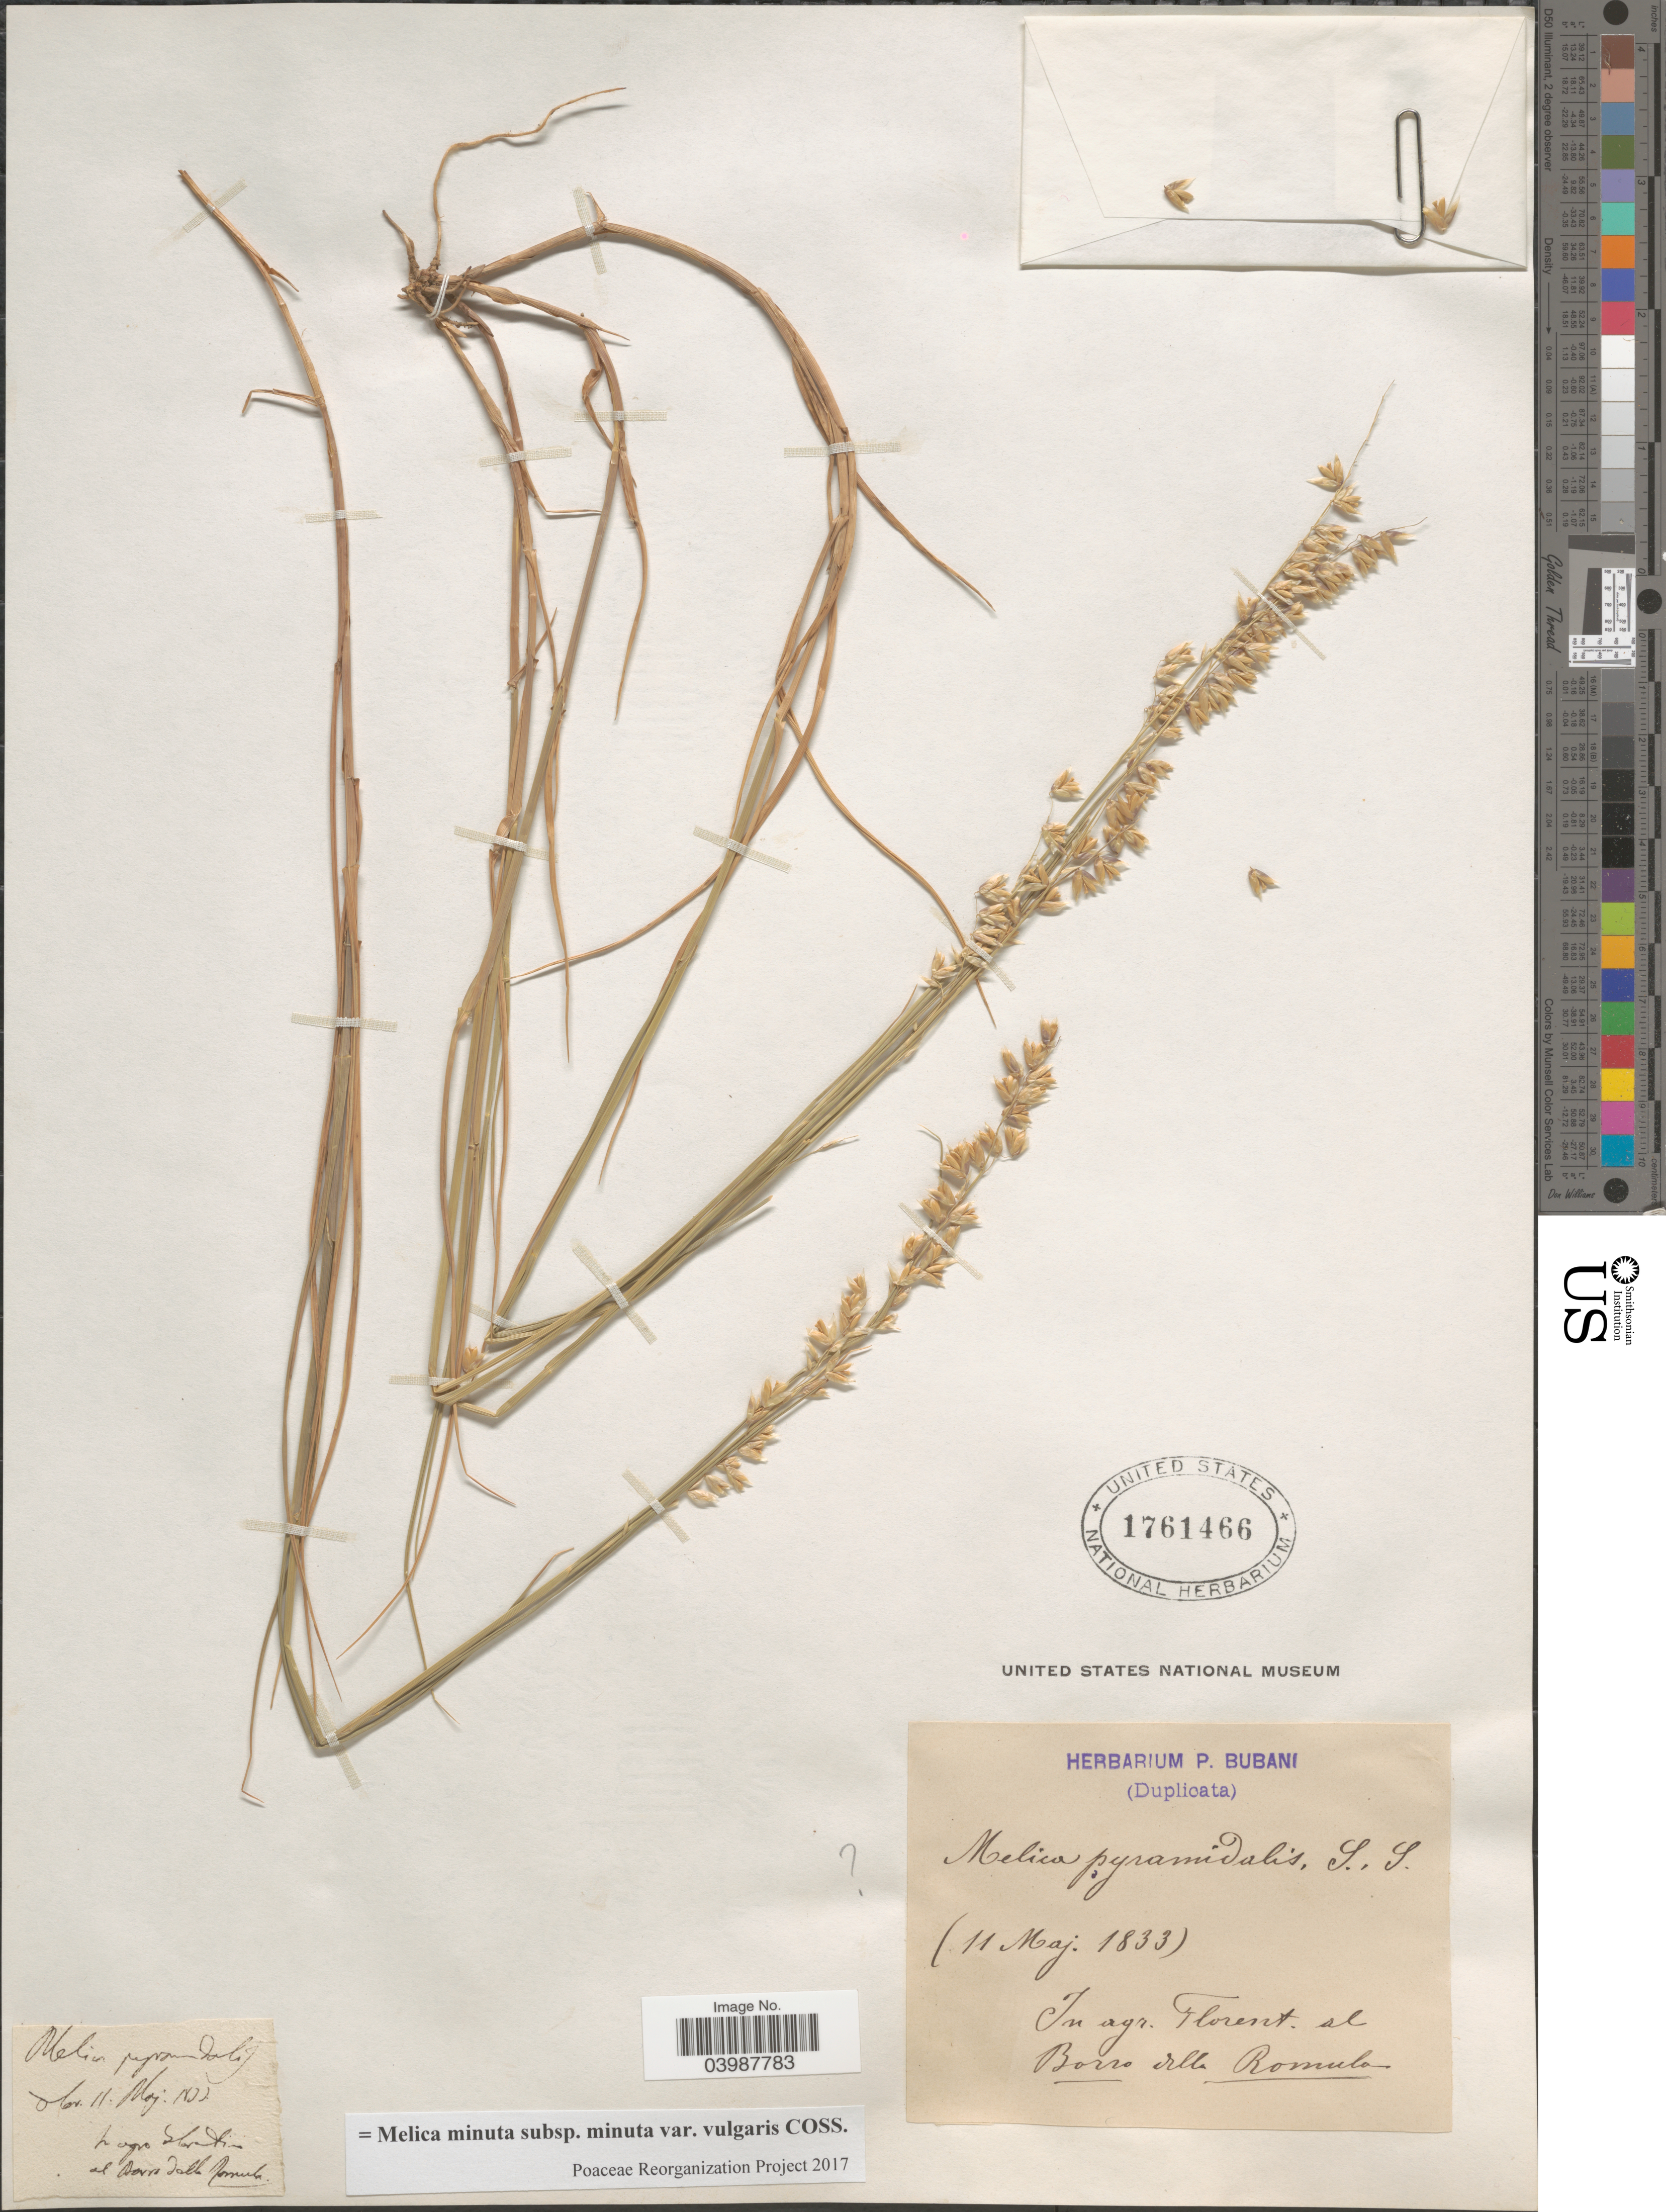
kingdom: Plantae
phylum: Tracheophyta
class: Liliopsida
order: Poales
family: Poaceae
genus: Melica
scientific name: Melica minuta subsp. minuta var. vulgaris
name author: Coss.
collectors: ex herb. P. Bubani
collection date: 1833-05-11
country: Italy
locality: In agr. Florent. al Borro della Romula.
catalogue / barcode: US 1761466